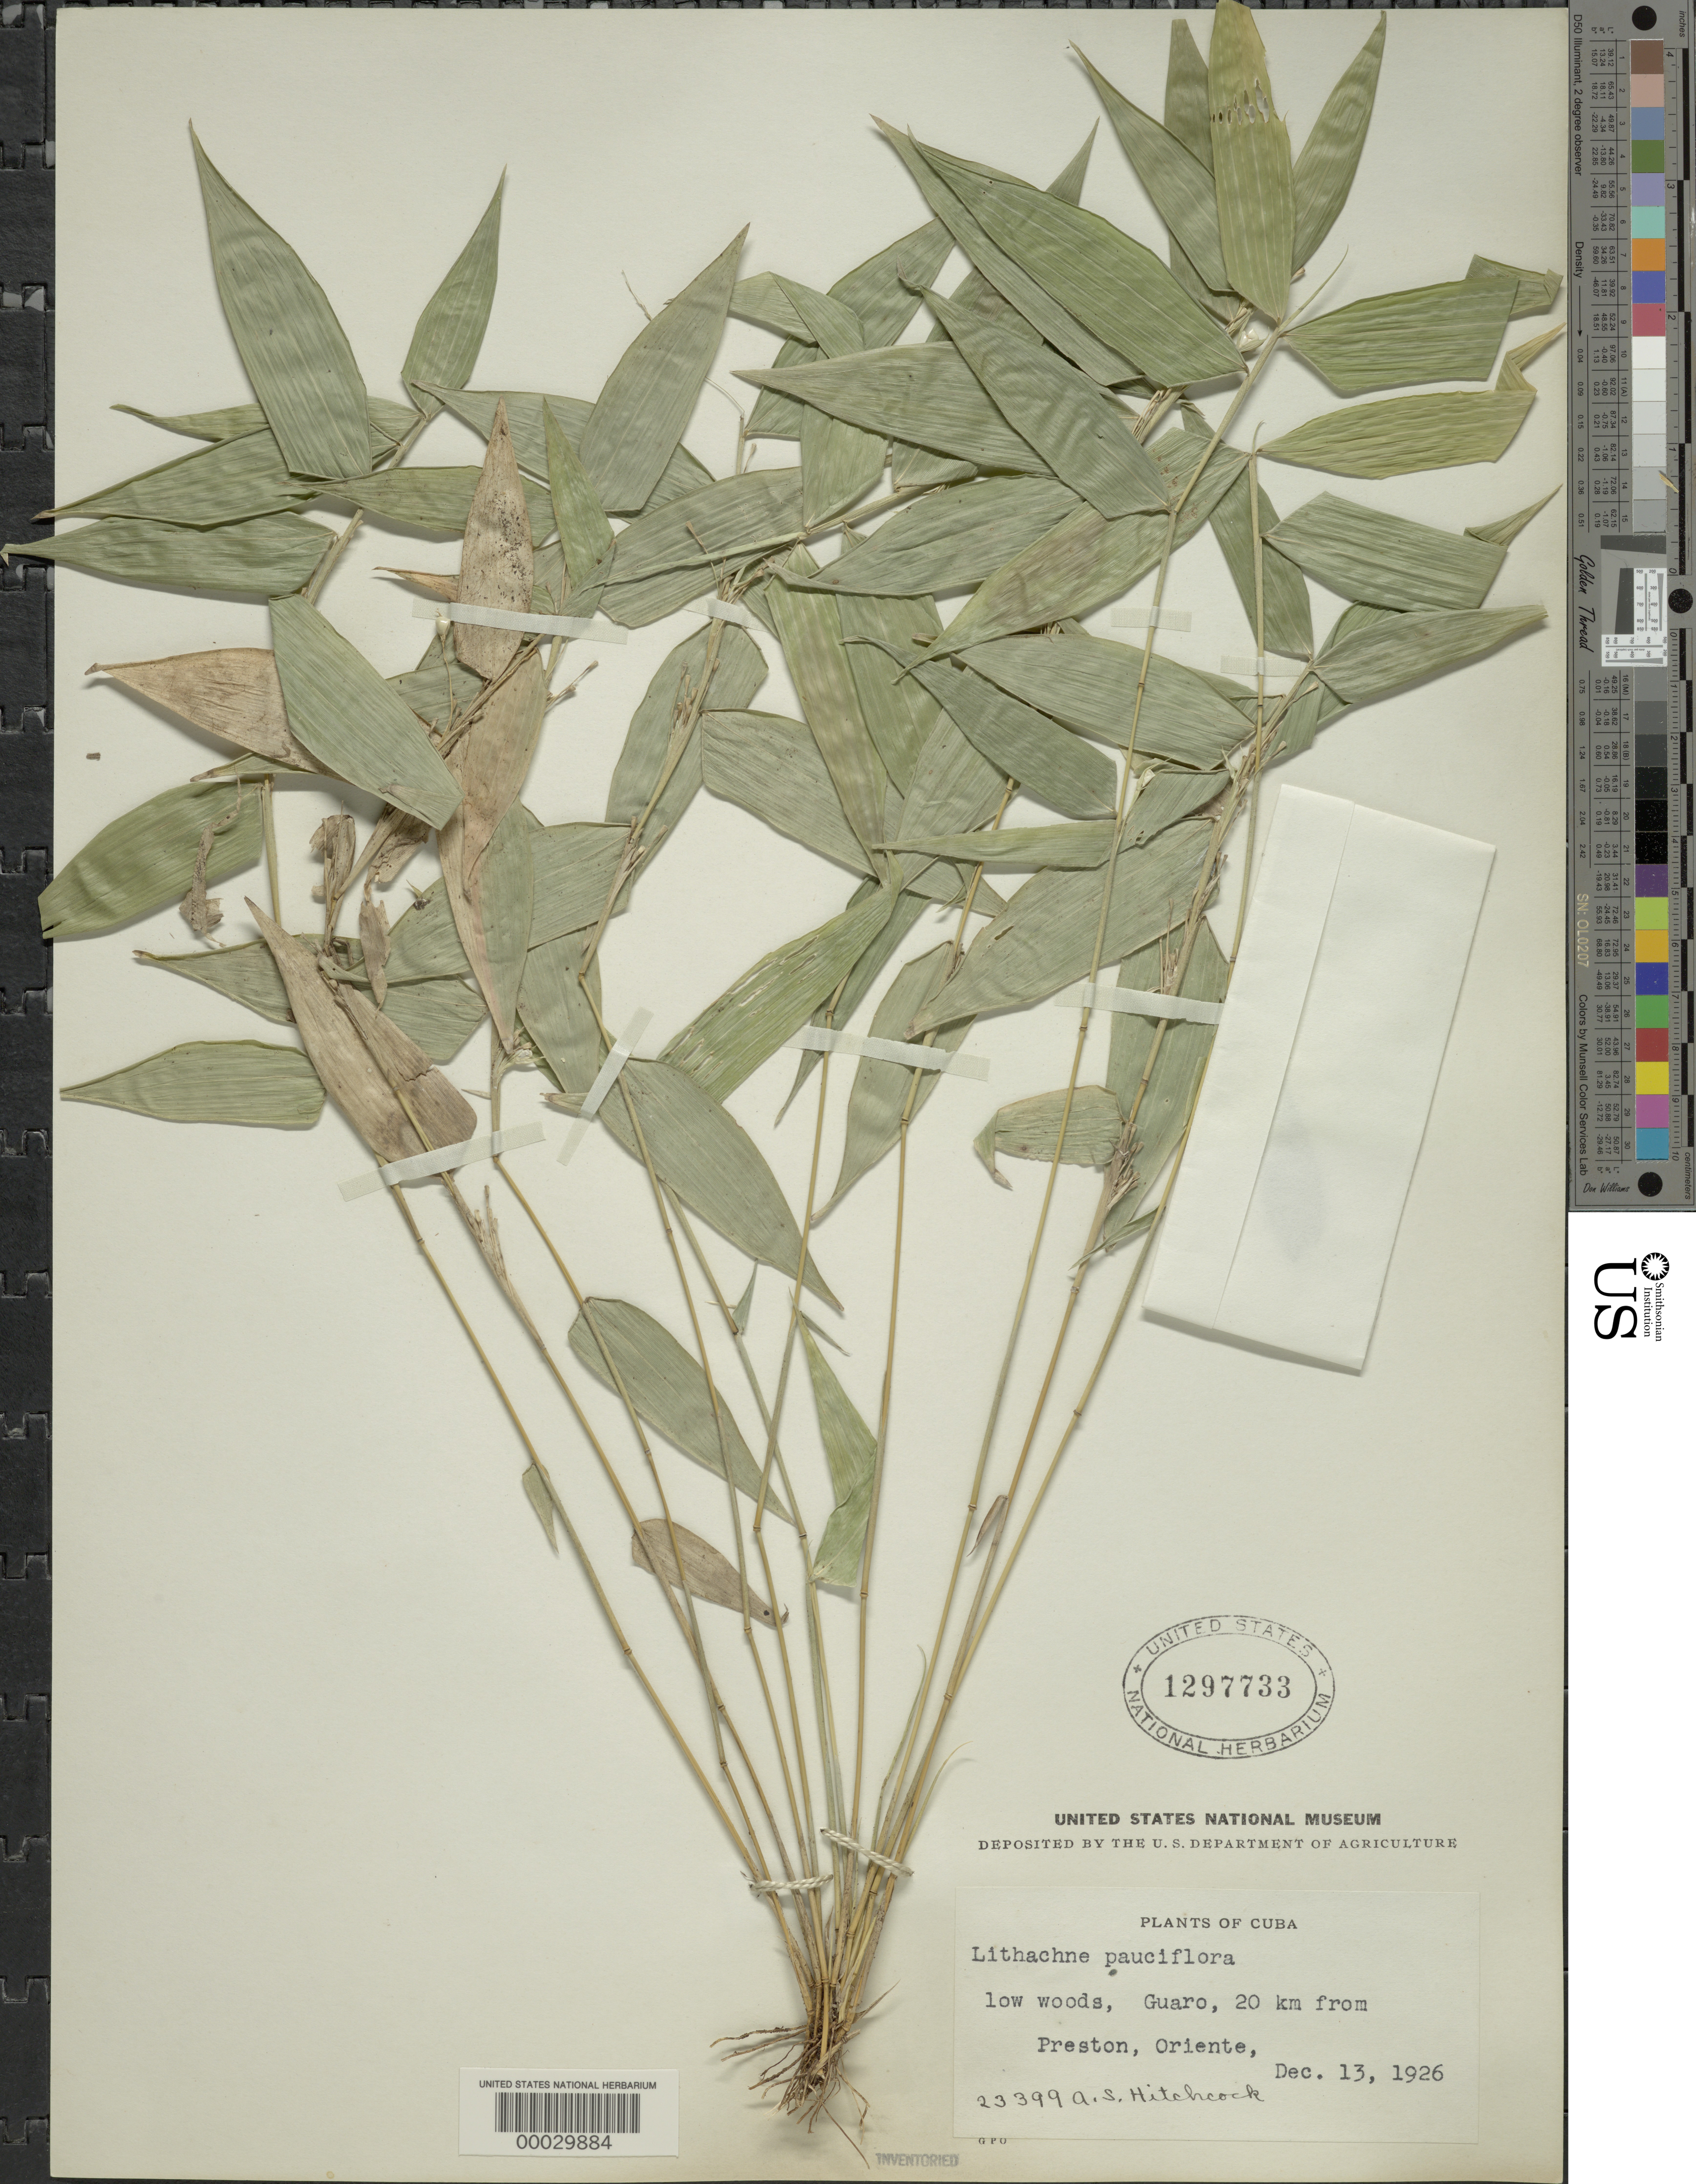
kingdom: Plantae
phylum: Tracheophyta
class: Liliopsida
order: Poales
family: Poaceae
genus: Lithachne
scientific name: Lithachne pauciflora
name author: (Sw.) P. Beauv.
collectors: A. S. Hitchcock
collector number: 23399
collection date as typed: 13 Dec 1926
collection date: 1926-12-13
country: Cuba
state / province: Oriente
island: Greater Antilles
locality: Guaro, preston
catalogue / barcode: US 1297733